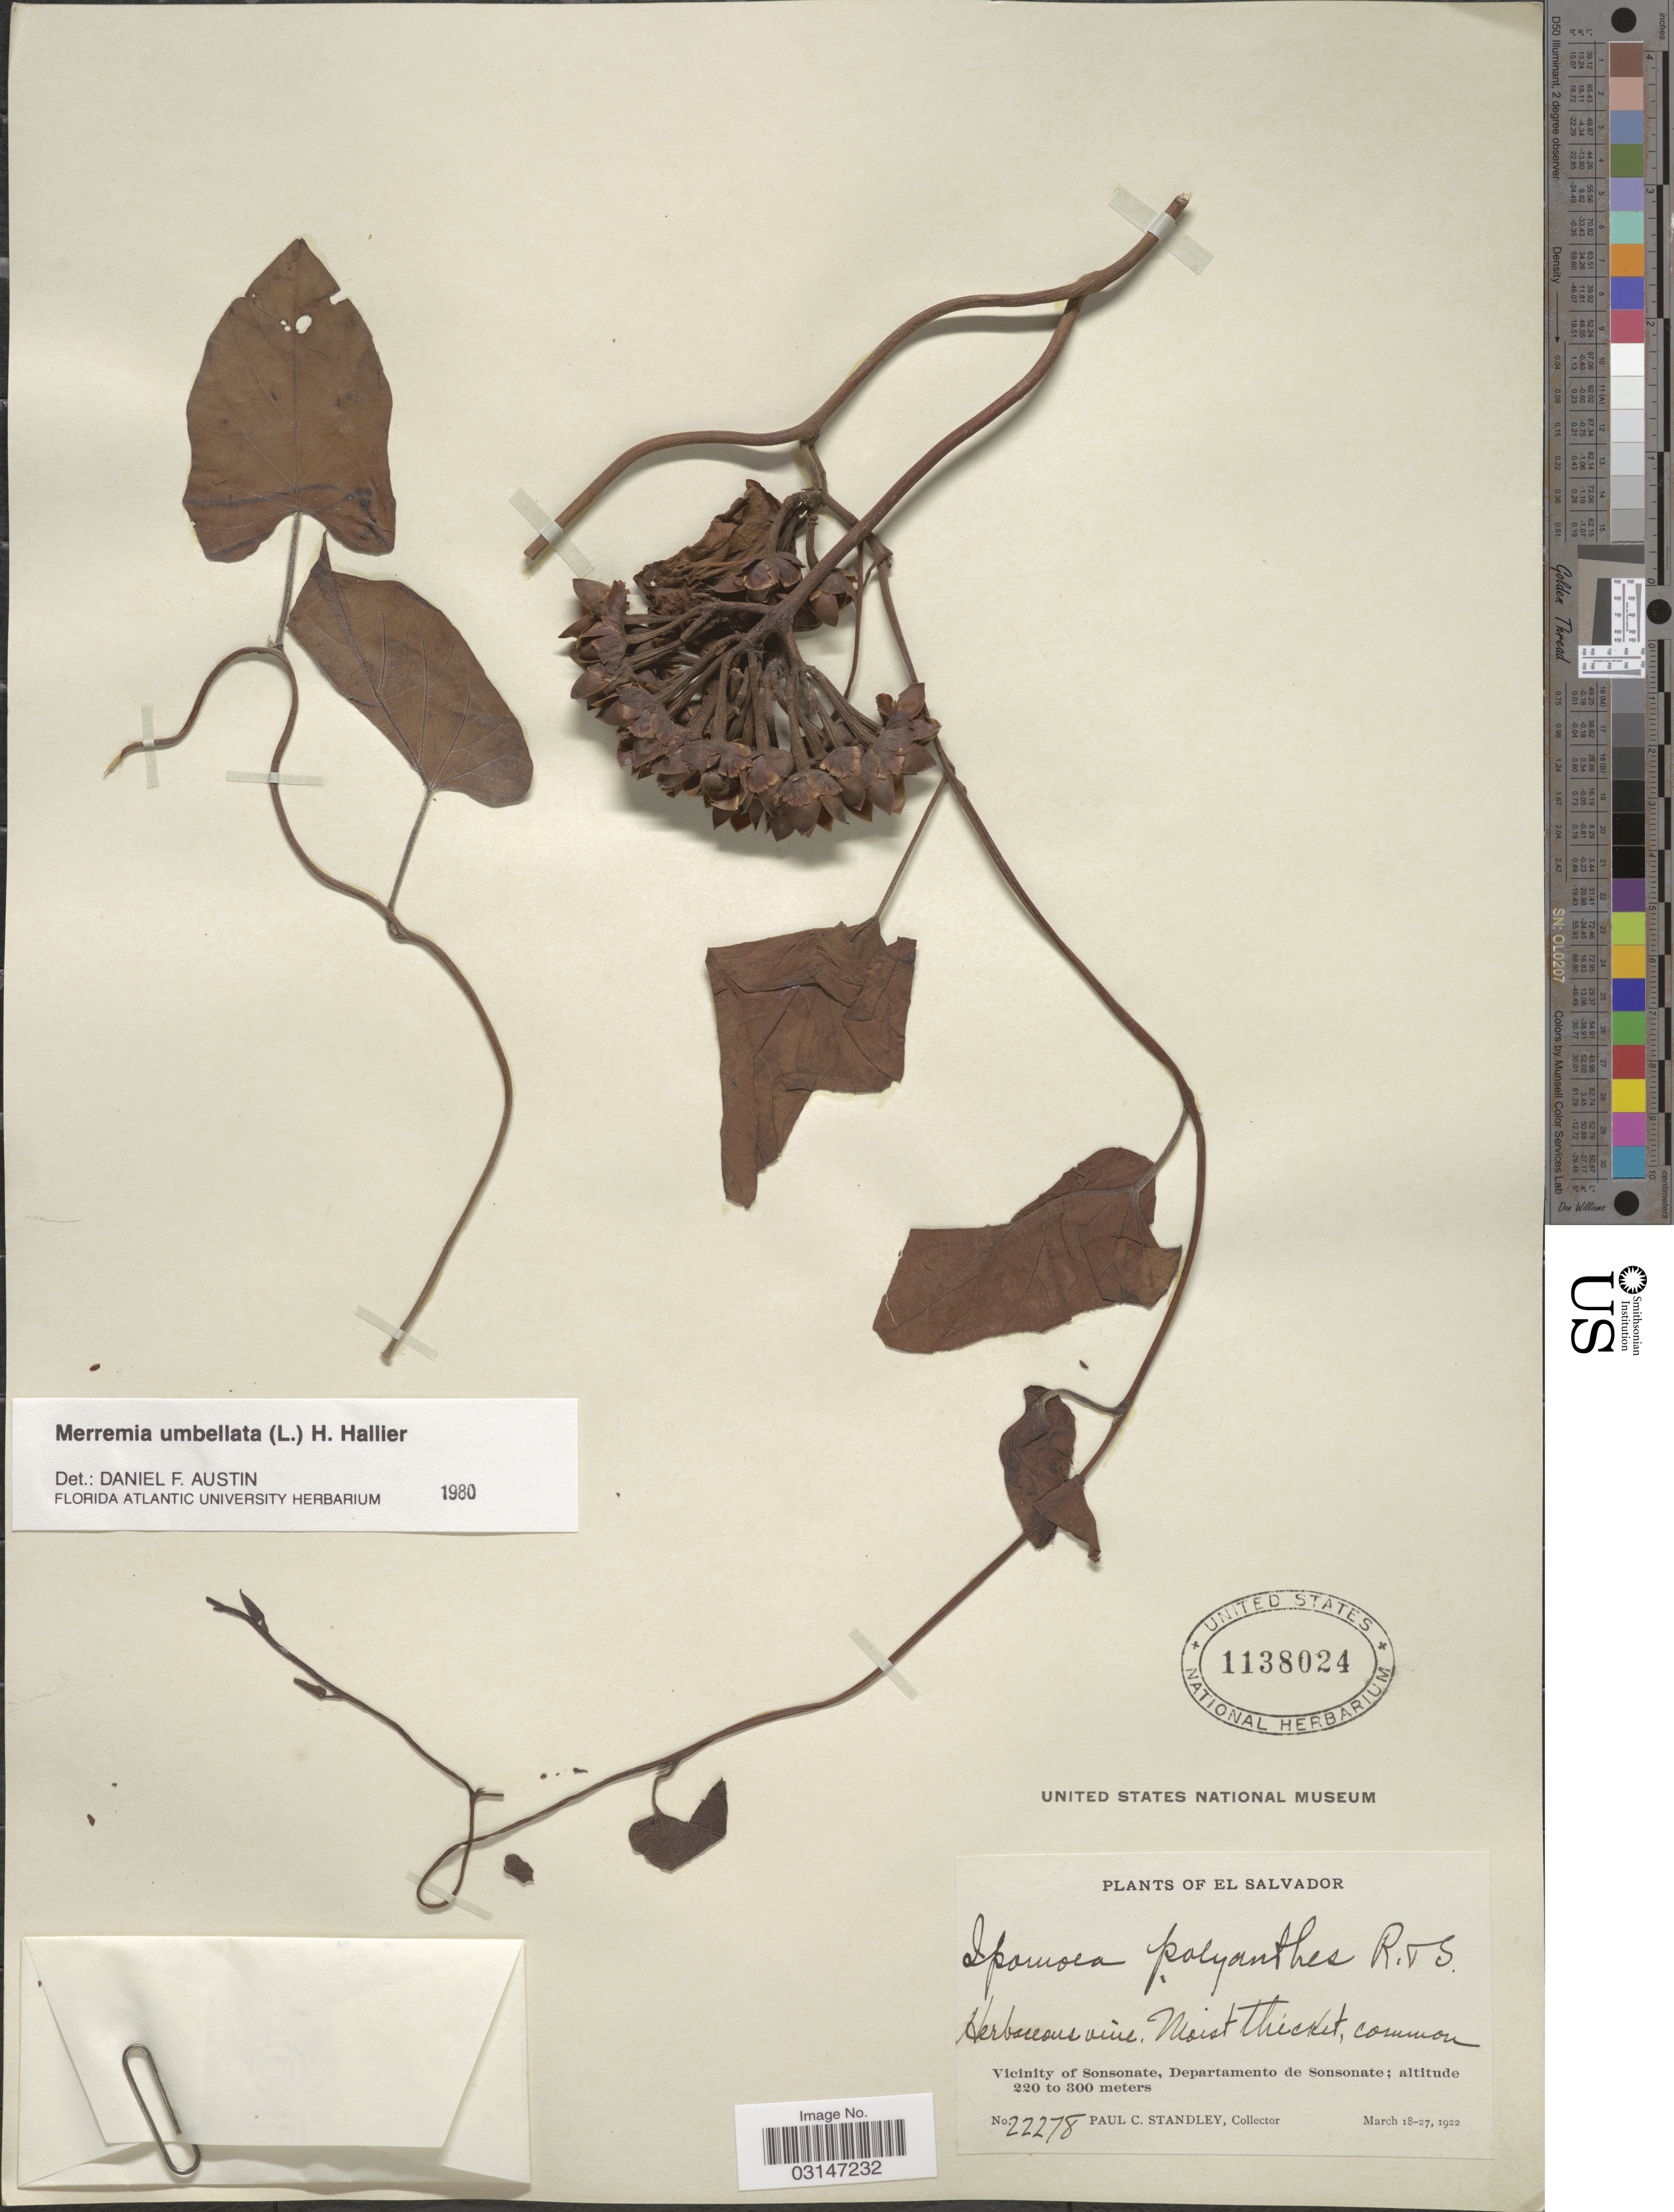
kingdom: Plantae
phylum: Tracheophyta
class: Magnoliopsida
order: Solanales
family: Convolvulaceae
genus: Camonea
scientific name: Camonea umbellata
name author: (L.) A. R. Simões & Staples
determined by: Strong, Mark T., (BOT), Smithsonian Institution - National Museum of Natural History (UNITED STATES)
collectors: P. C. Standley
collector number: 22278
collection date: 1922-03-18/1922-03-27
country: El Salvador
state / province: Sonsonate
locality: Vicinity of Sonsonate, Departamento de Sonsonate.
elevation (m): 220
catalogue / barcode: US 1138024